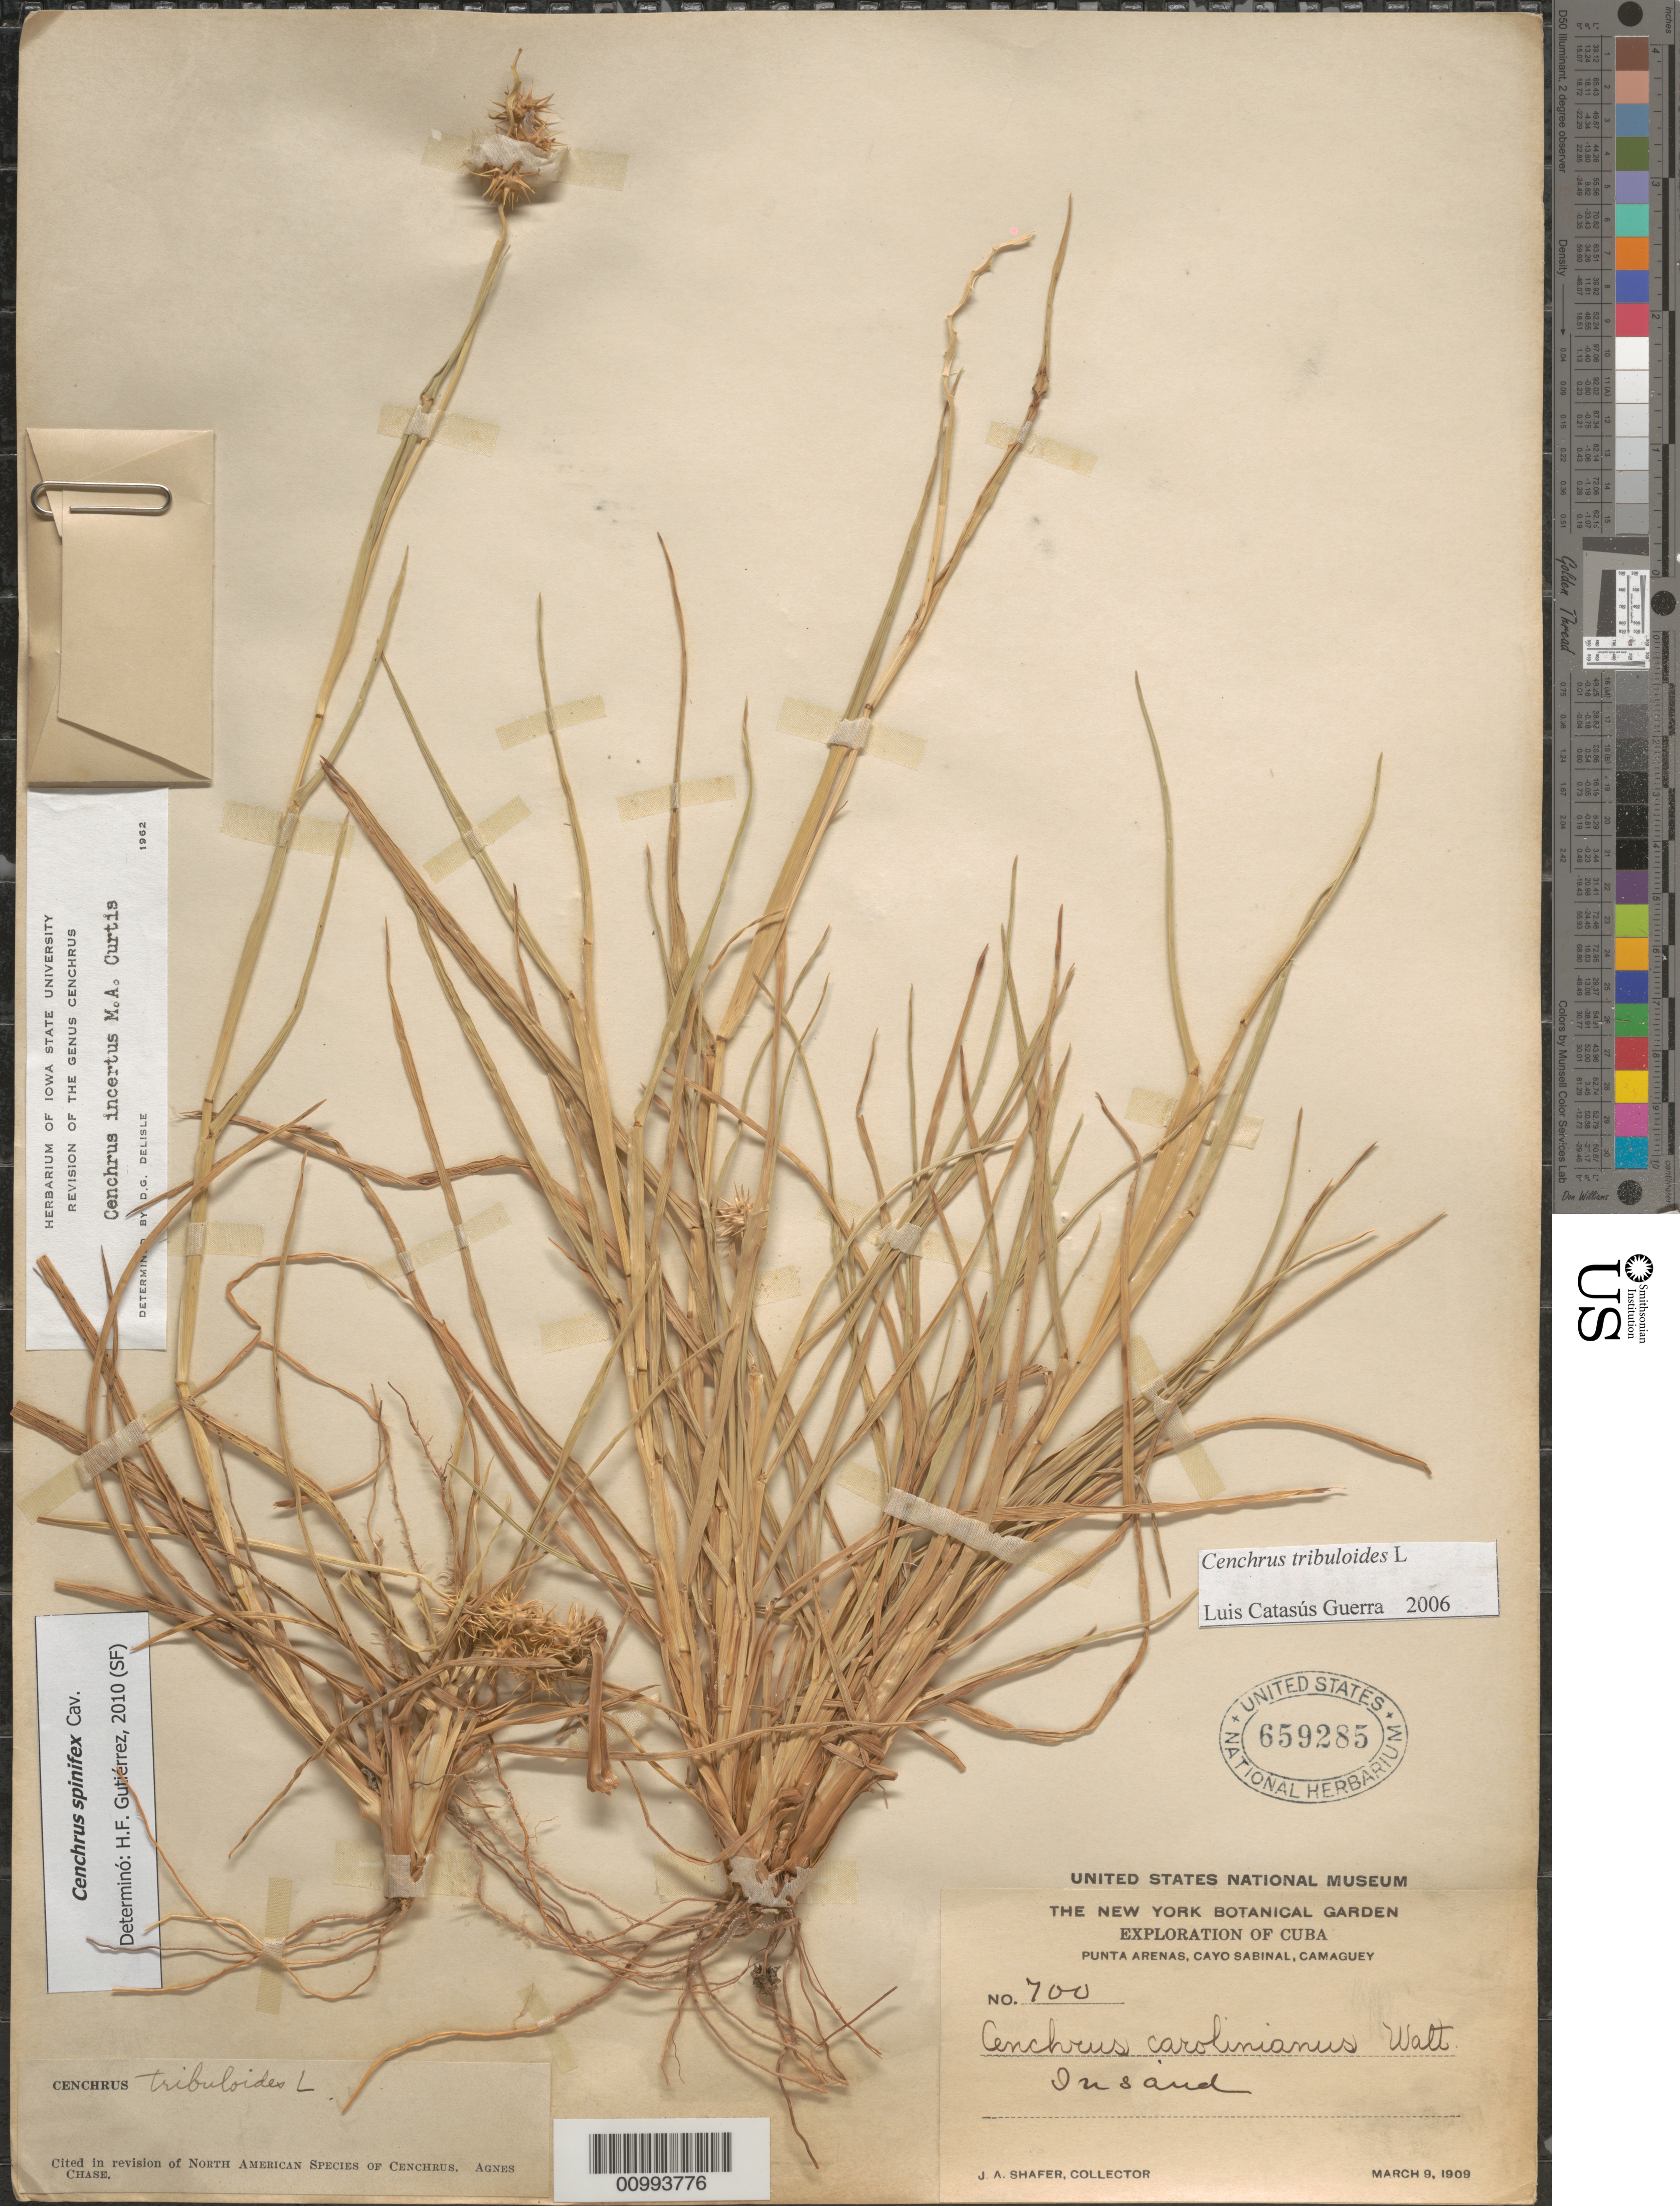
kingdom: Plantae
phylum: Tracheophyta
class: Liliopsida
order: Poales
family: Poaceae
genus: Cenchrus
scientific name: Cenchrus spinifex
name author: Cav.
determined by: Gutiérrez, H. F.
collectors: J. A. Shafer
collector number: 700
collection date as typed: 09 Mar 1909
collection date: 1909-03-09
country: Cuba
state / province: Camagüey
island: Cuba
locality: Punta Arenas, Cayo Sabinal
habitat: In sand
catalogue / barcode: US 659285